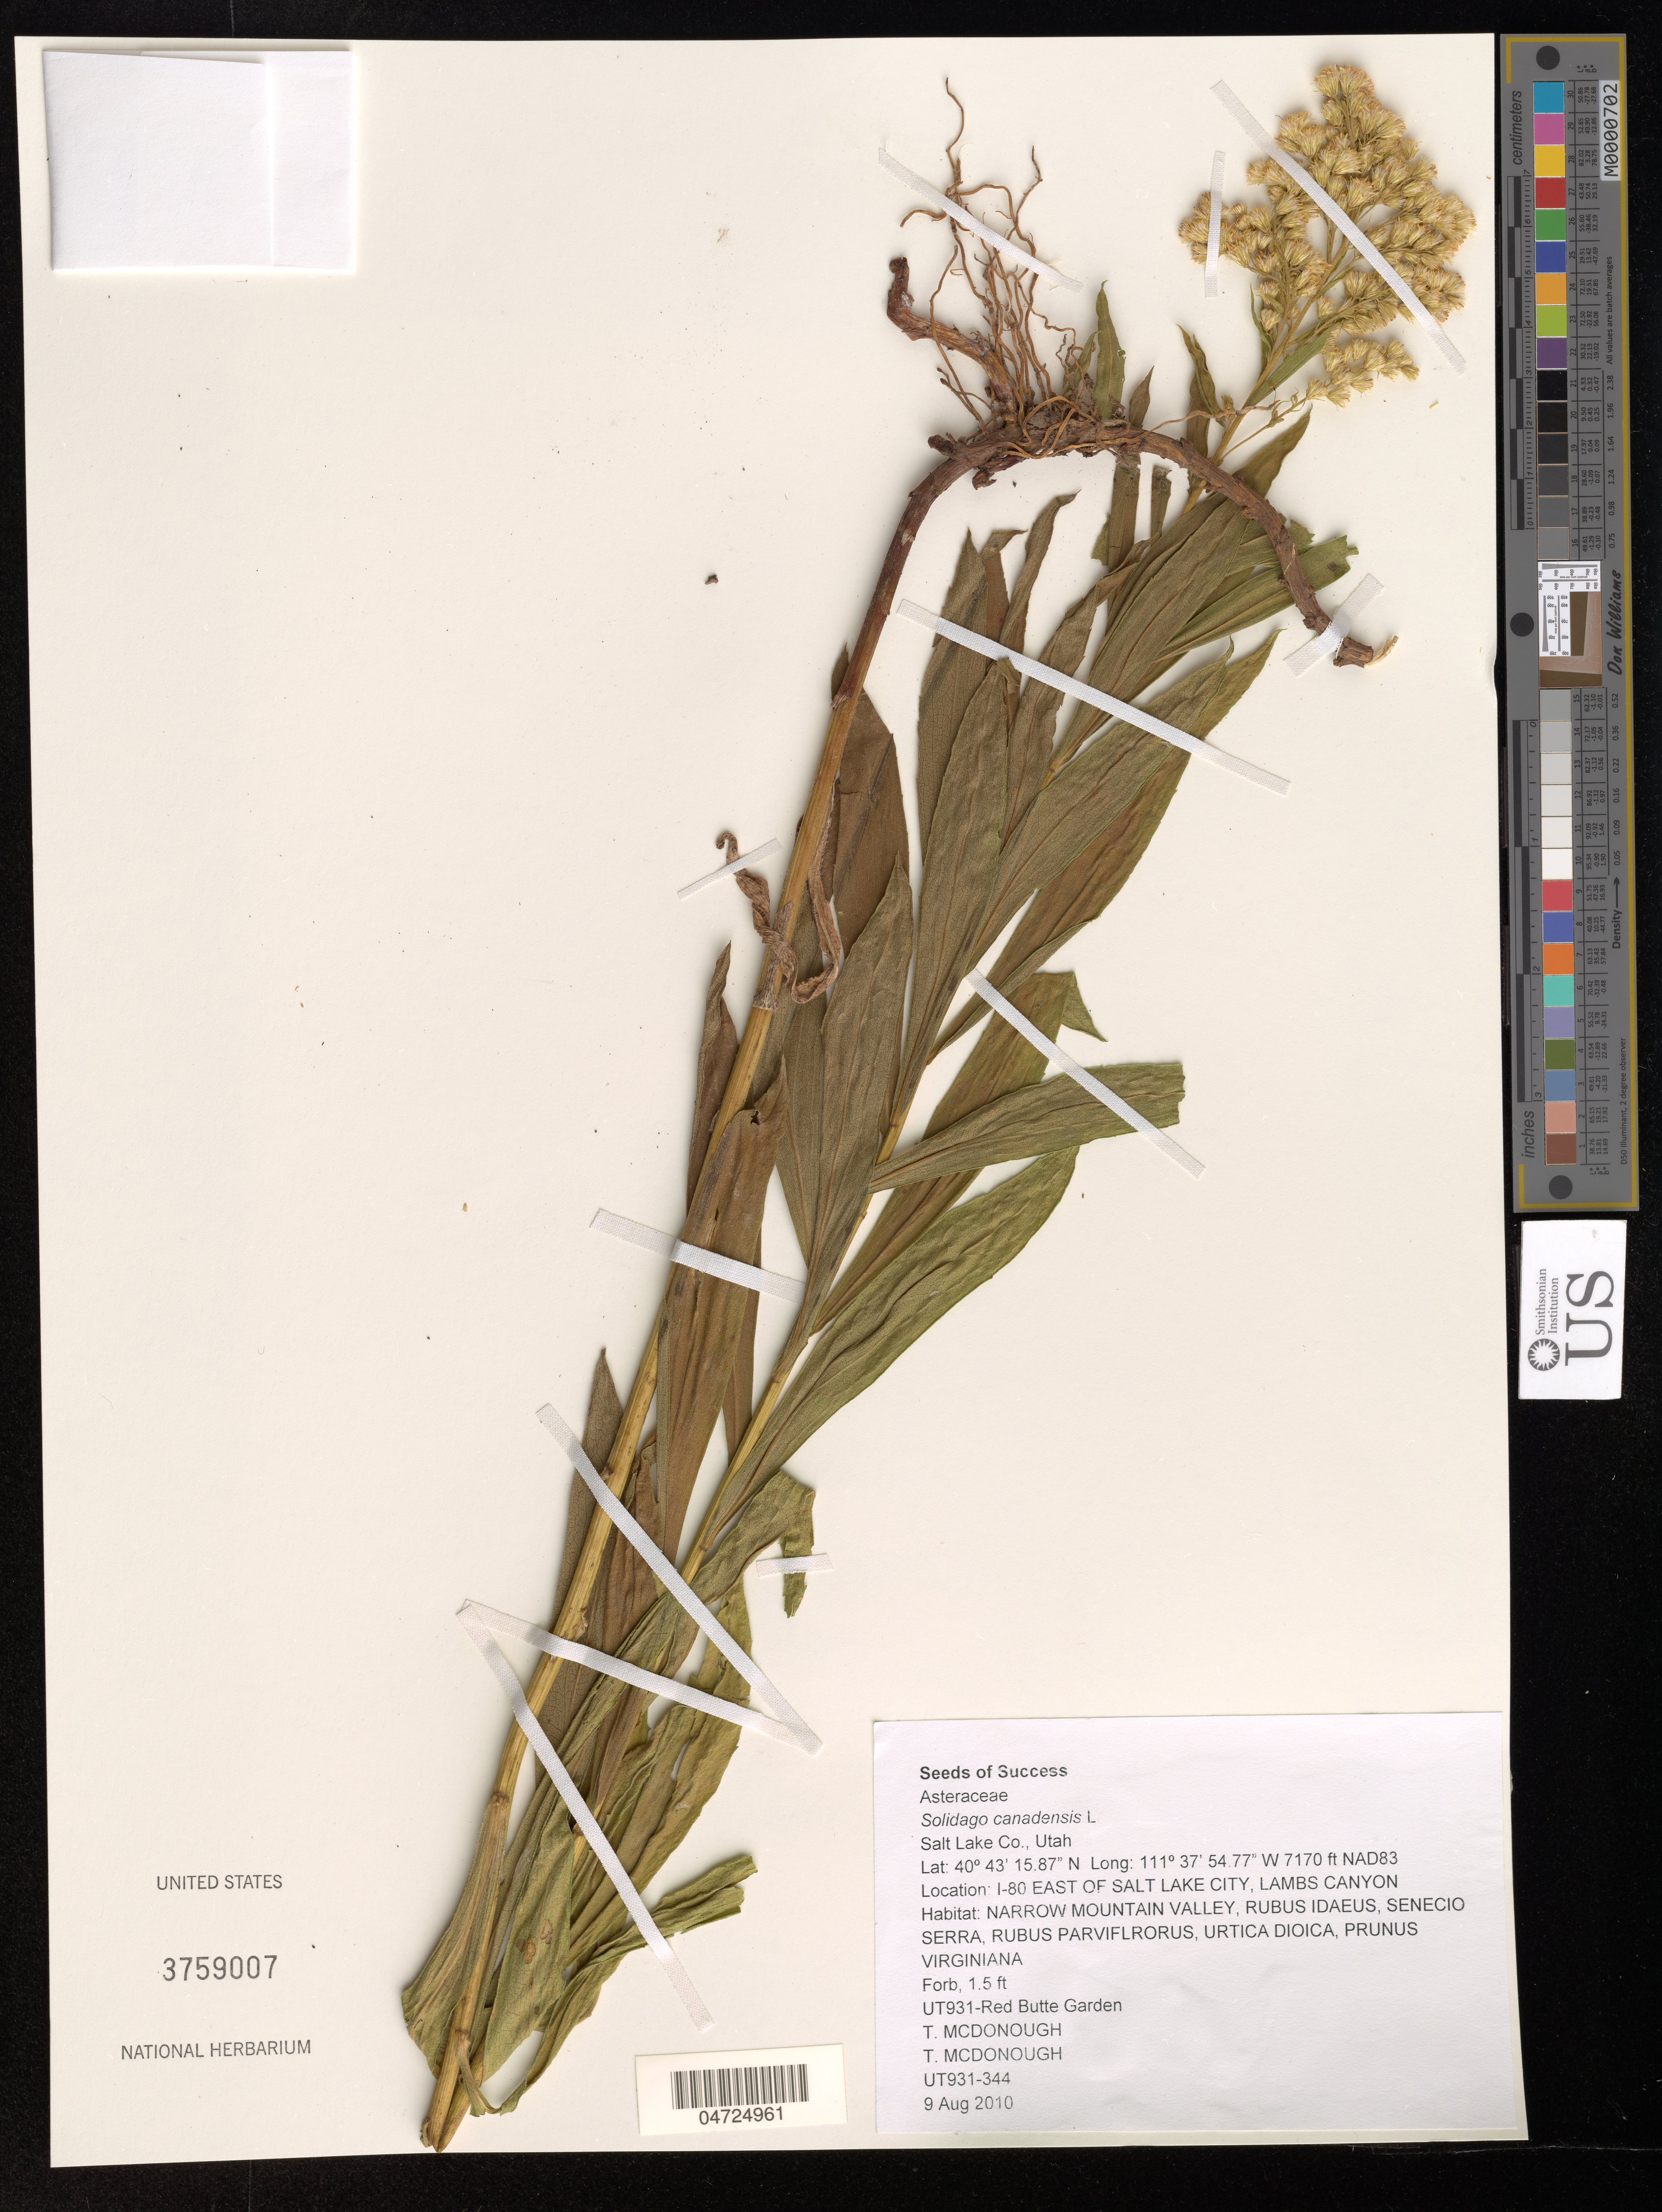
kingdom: Plantae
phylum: Tracheophyta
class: Magnoliopsida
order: Asterales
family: Asteraceae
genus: Solidago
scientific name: Solidago canadensis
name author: L.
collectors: T. McDonough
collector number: UT931-344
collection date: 2010-08-09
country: United States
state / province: Utah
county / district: Salt Lake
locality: Salt Lake Co. I-80 East of Salt Lake City, Lambs Canyon. UT931-Red Butte Garden. NAD83.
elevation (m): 2185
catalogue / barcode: US 3759007